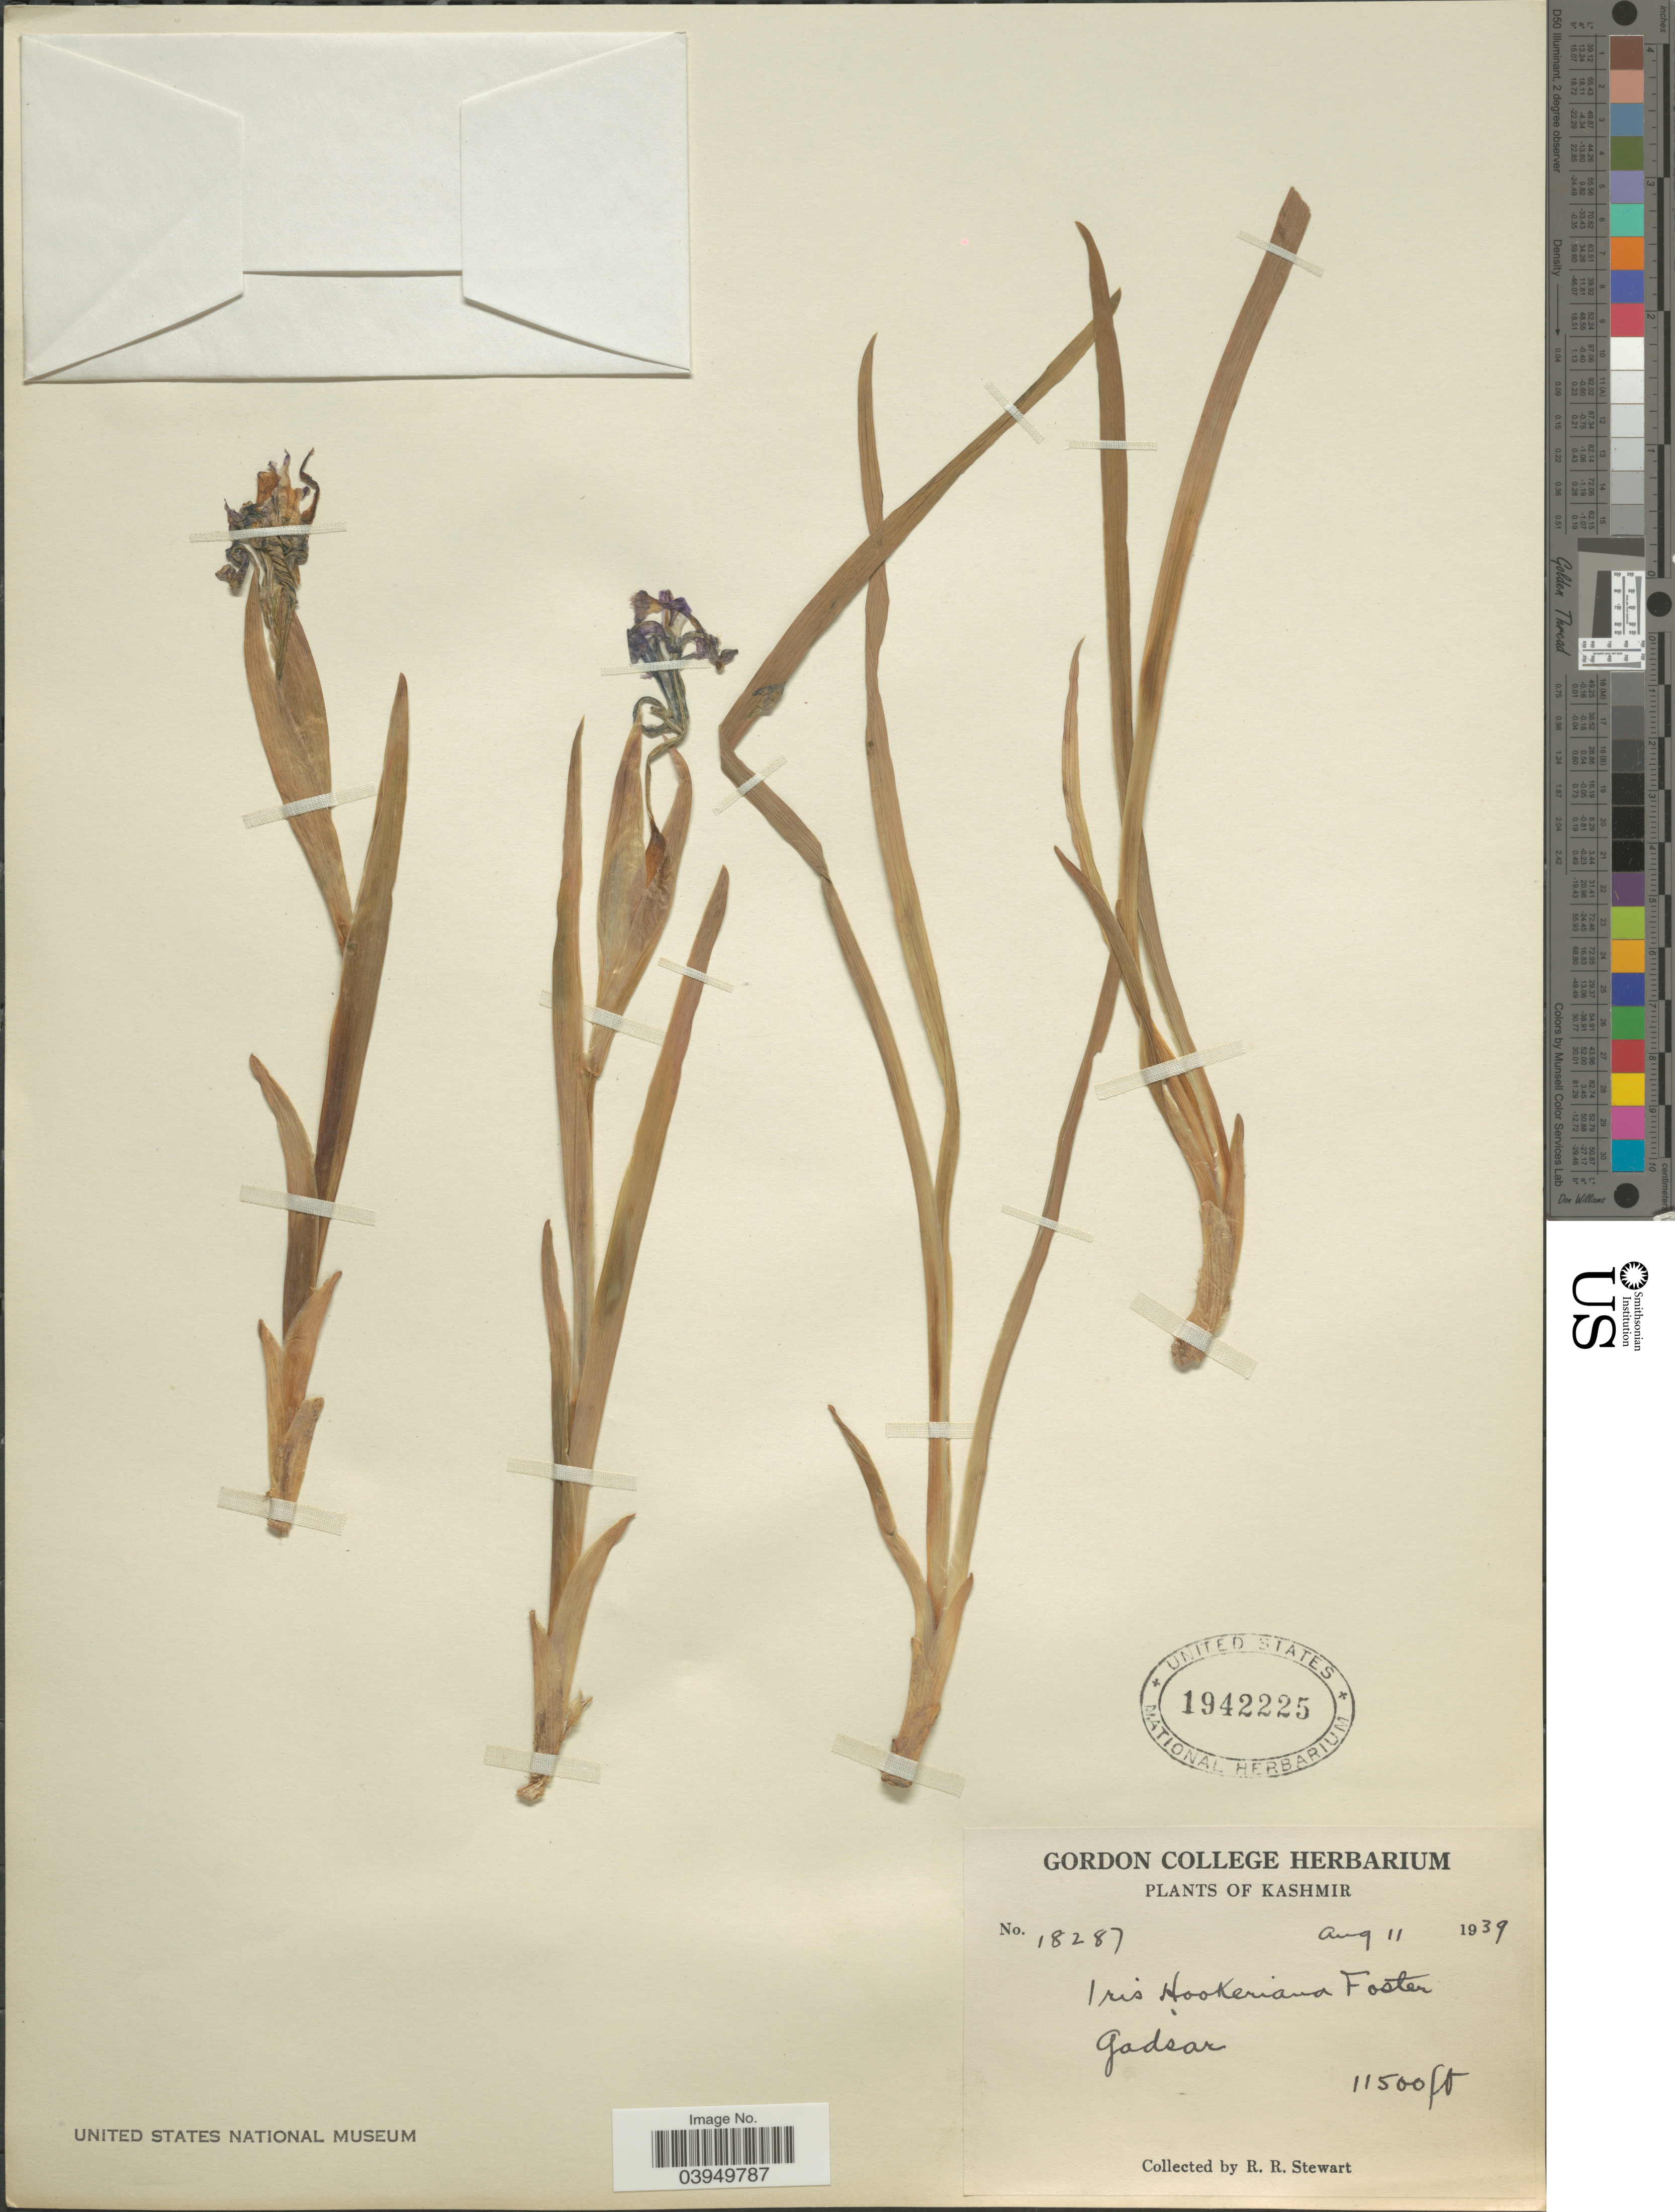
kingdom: Plantae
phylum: Tracheophyta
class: Liliopsida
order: Asparagales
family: Iridaceae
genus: Iris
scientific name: Iris hookeriana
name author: Foster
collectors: R. Stewart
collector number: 18287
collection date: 1939-08-11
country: India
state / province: Jammu and Kashmir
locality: Kashmir. Gadsar.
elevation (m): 3505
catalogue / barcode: US 1942225